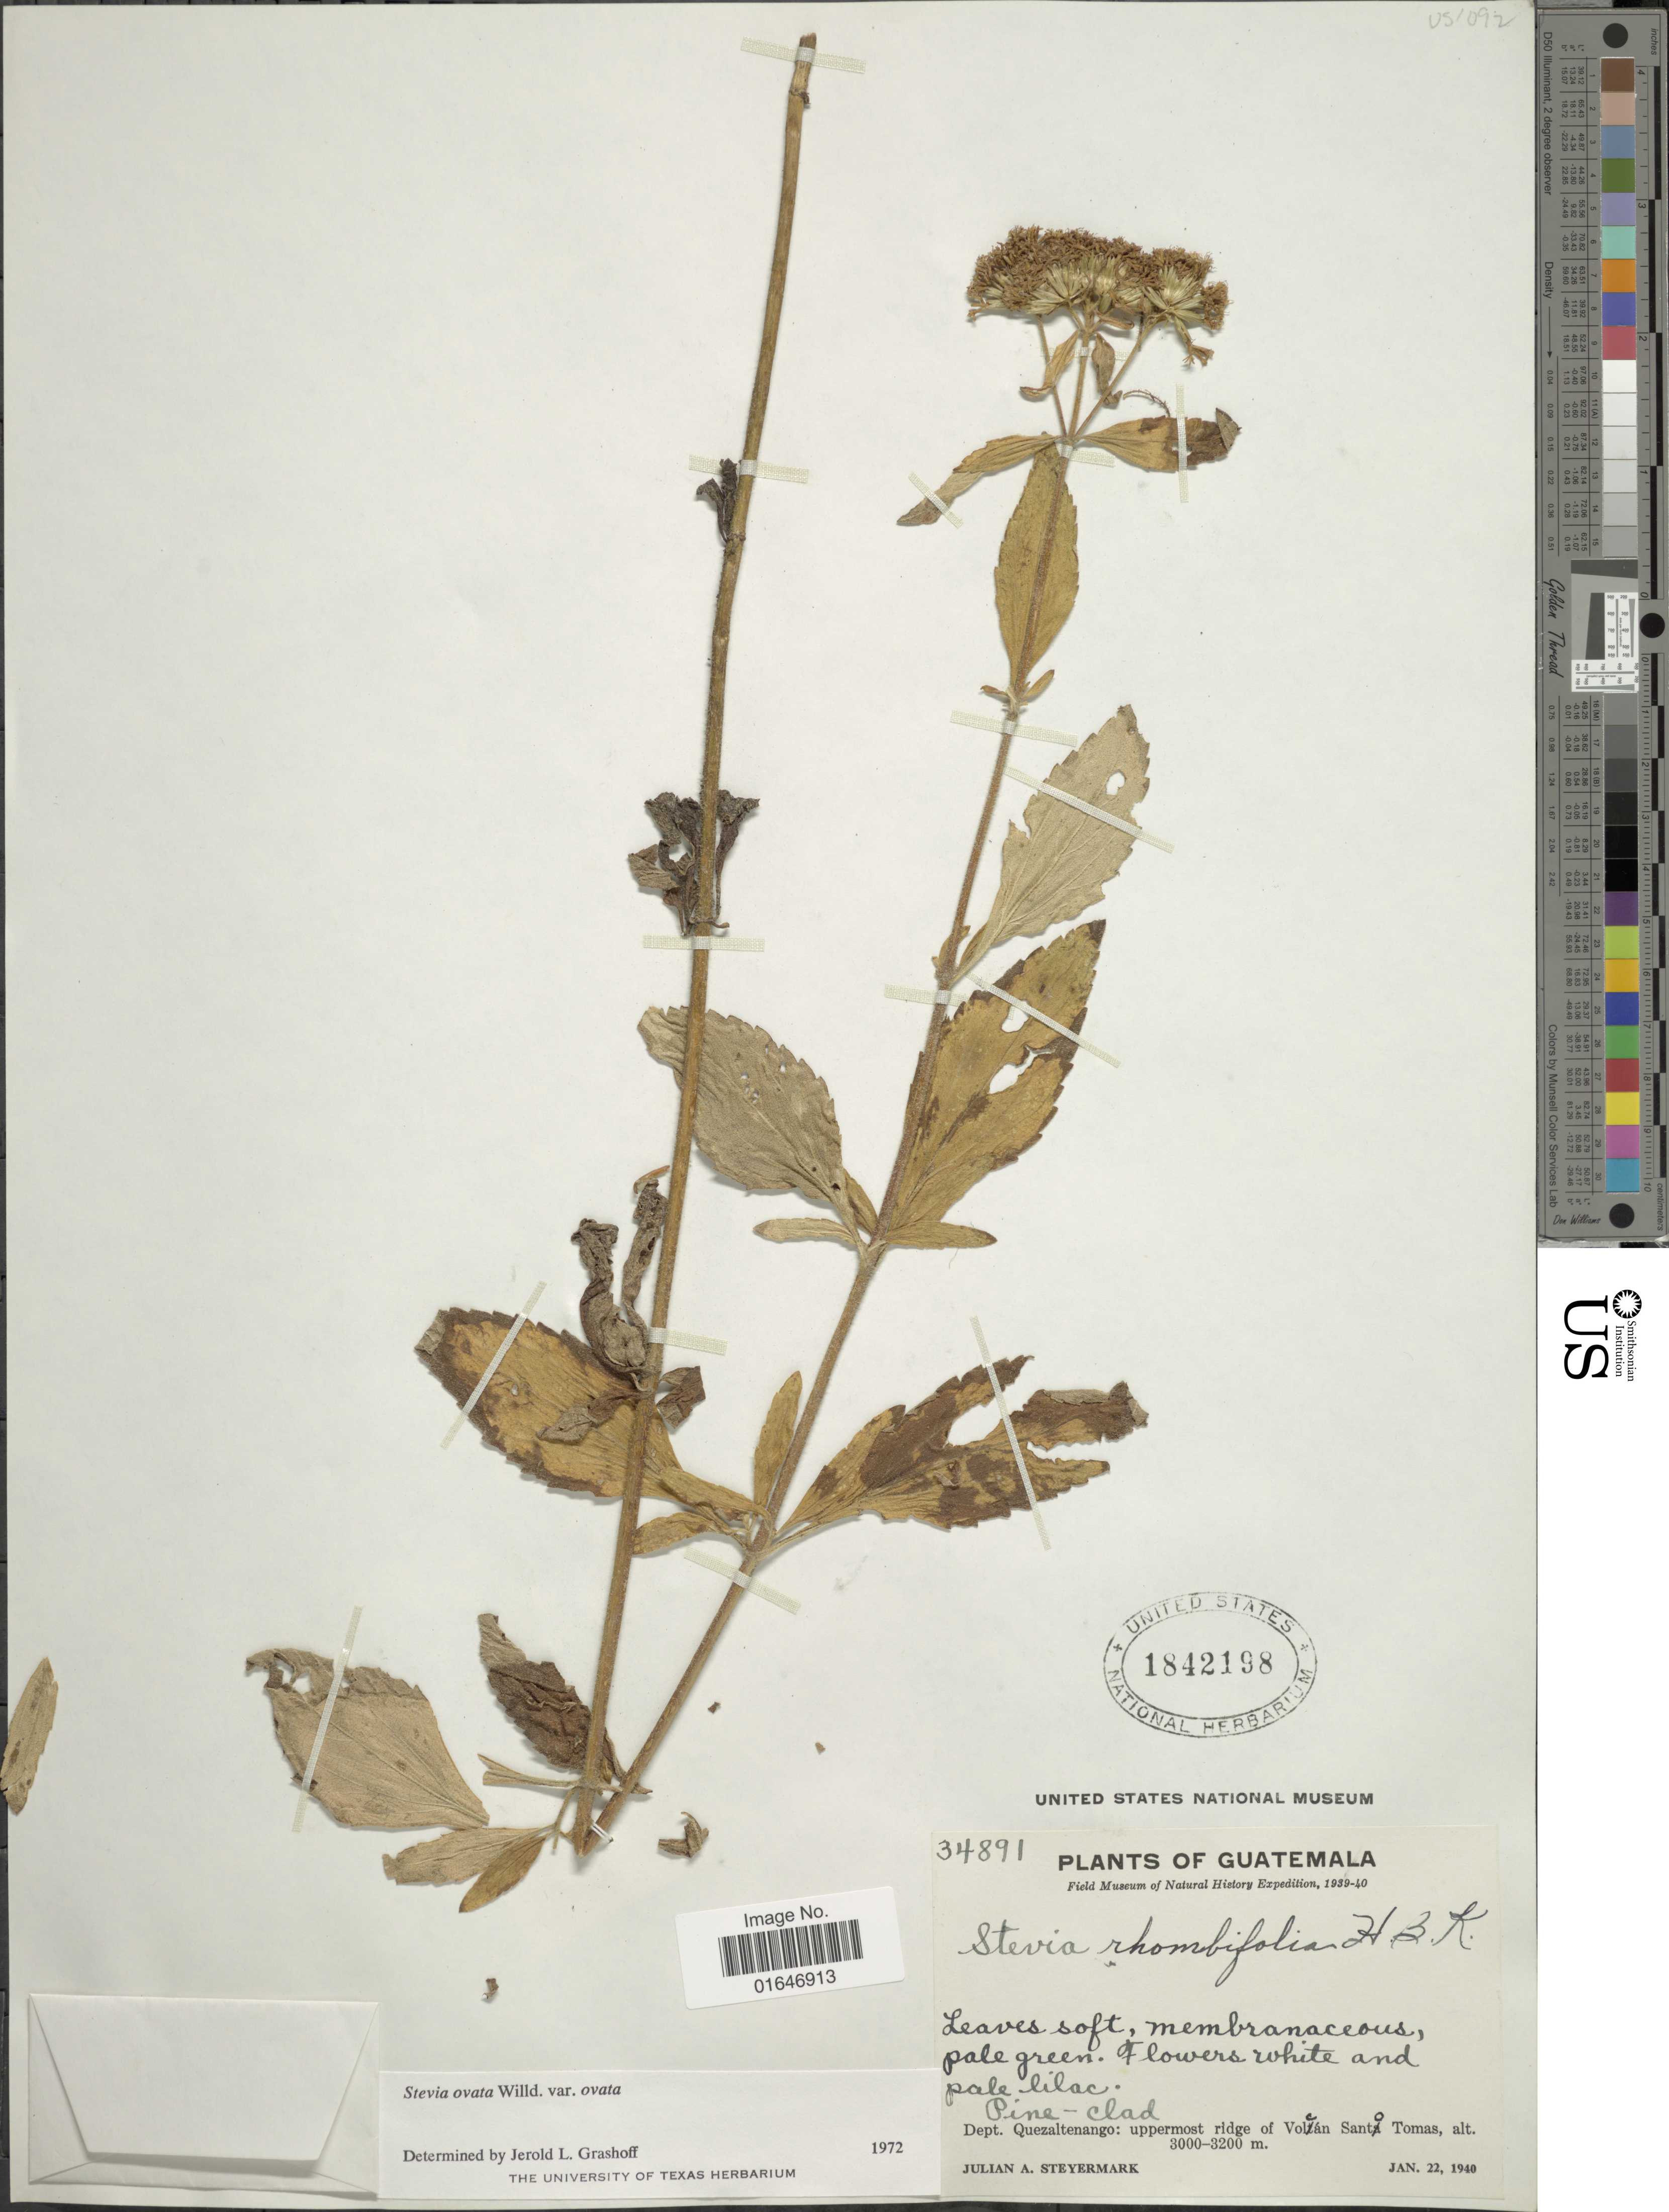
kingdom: Plantae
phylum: Tracheophyta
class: Magnoliopsida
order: Asterales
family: Asteraceae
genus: Stevia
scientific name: Stevia ovata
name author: Willd.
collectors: J. Steyermark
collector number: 34891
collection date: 1940-01-22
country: Guatemala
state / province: Quetzaltenango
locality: Uppermost ridge of Volcan Santo Tomas.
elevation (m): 3000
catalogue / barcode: US 1842198